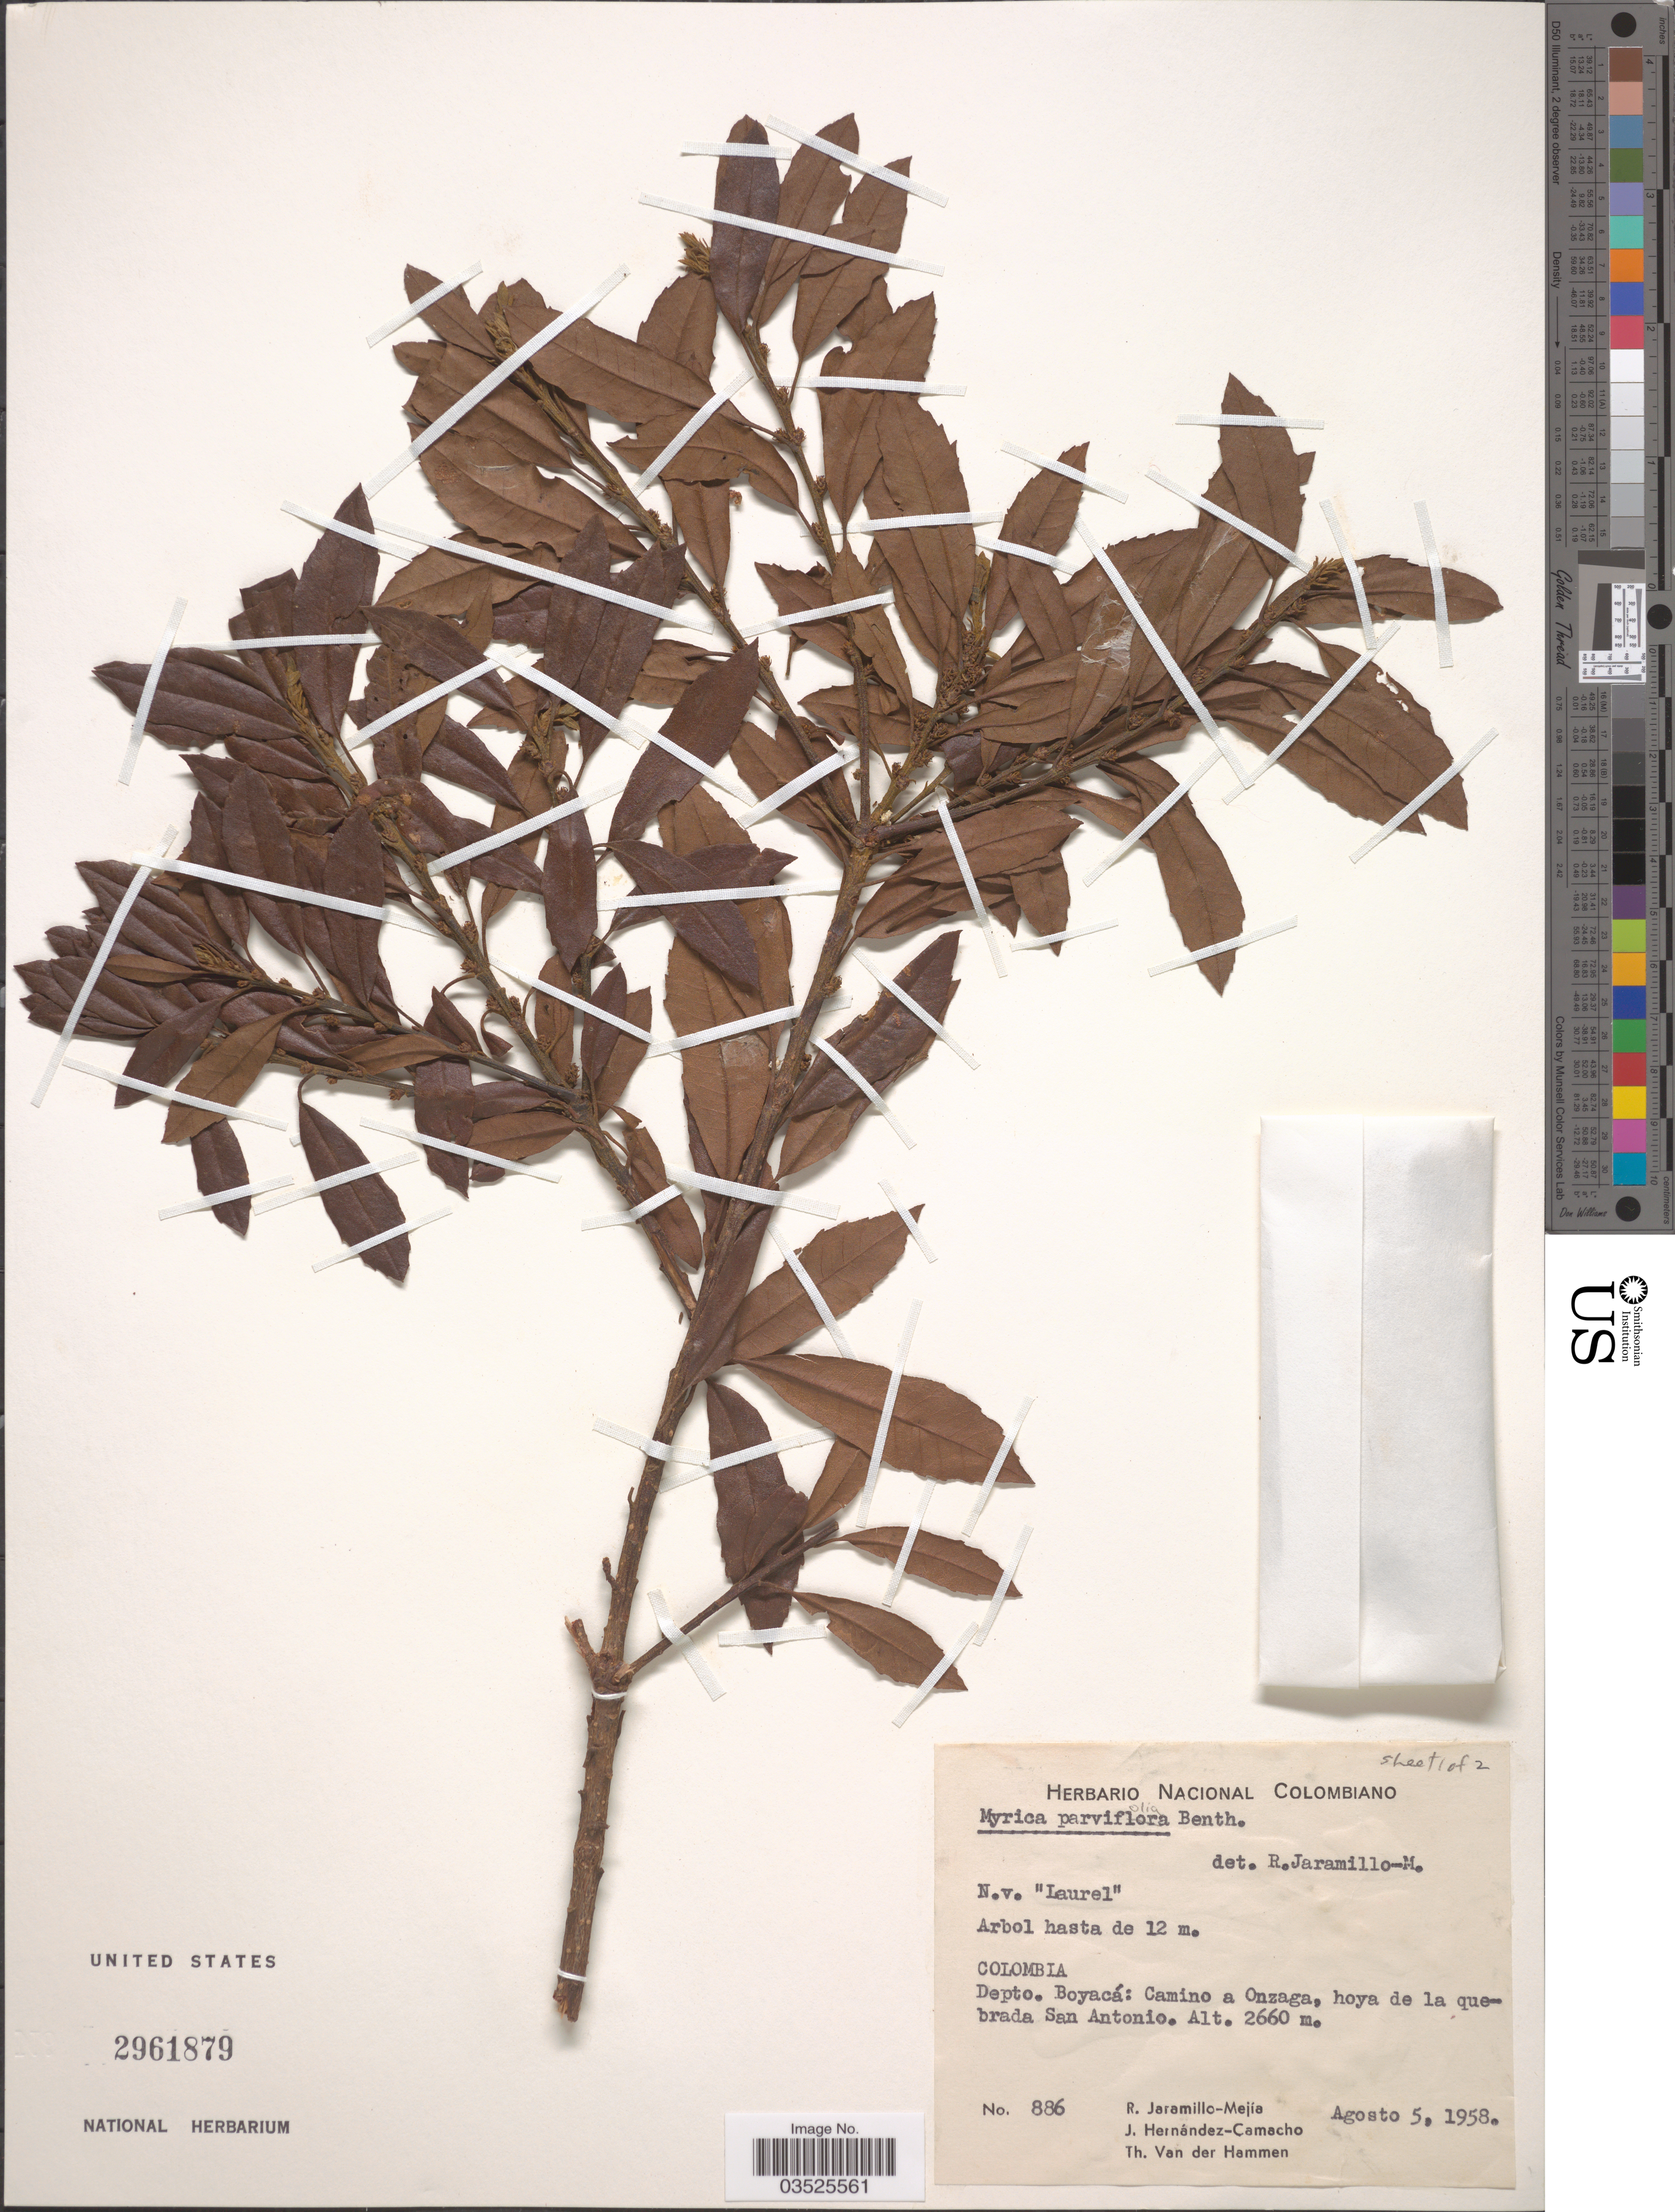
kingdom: Plantae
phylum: Tracheophyta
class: Magnoliopsida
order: Fagales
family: Myricaceae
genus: Myrica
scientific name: Myrica parvifolia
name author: Benth.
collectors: R. Jaramillo M., J. Hernández-Camacho & T. Van der Hammen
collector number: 886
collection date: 1958-08-05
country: Colombia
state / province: Boyacá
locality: Dept. Boyacá: Camino a Onzaga, hoya de la quebrada San Antonio.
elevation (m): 2660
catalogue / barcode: US 2961879